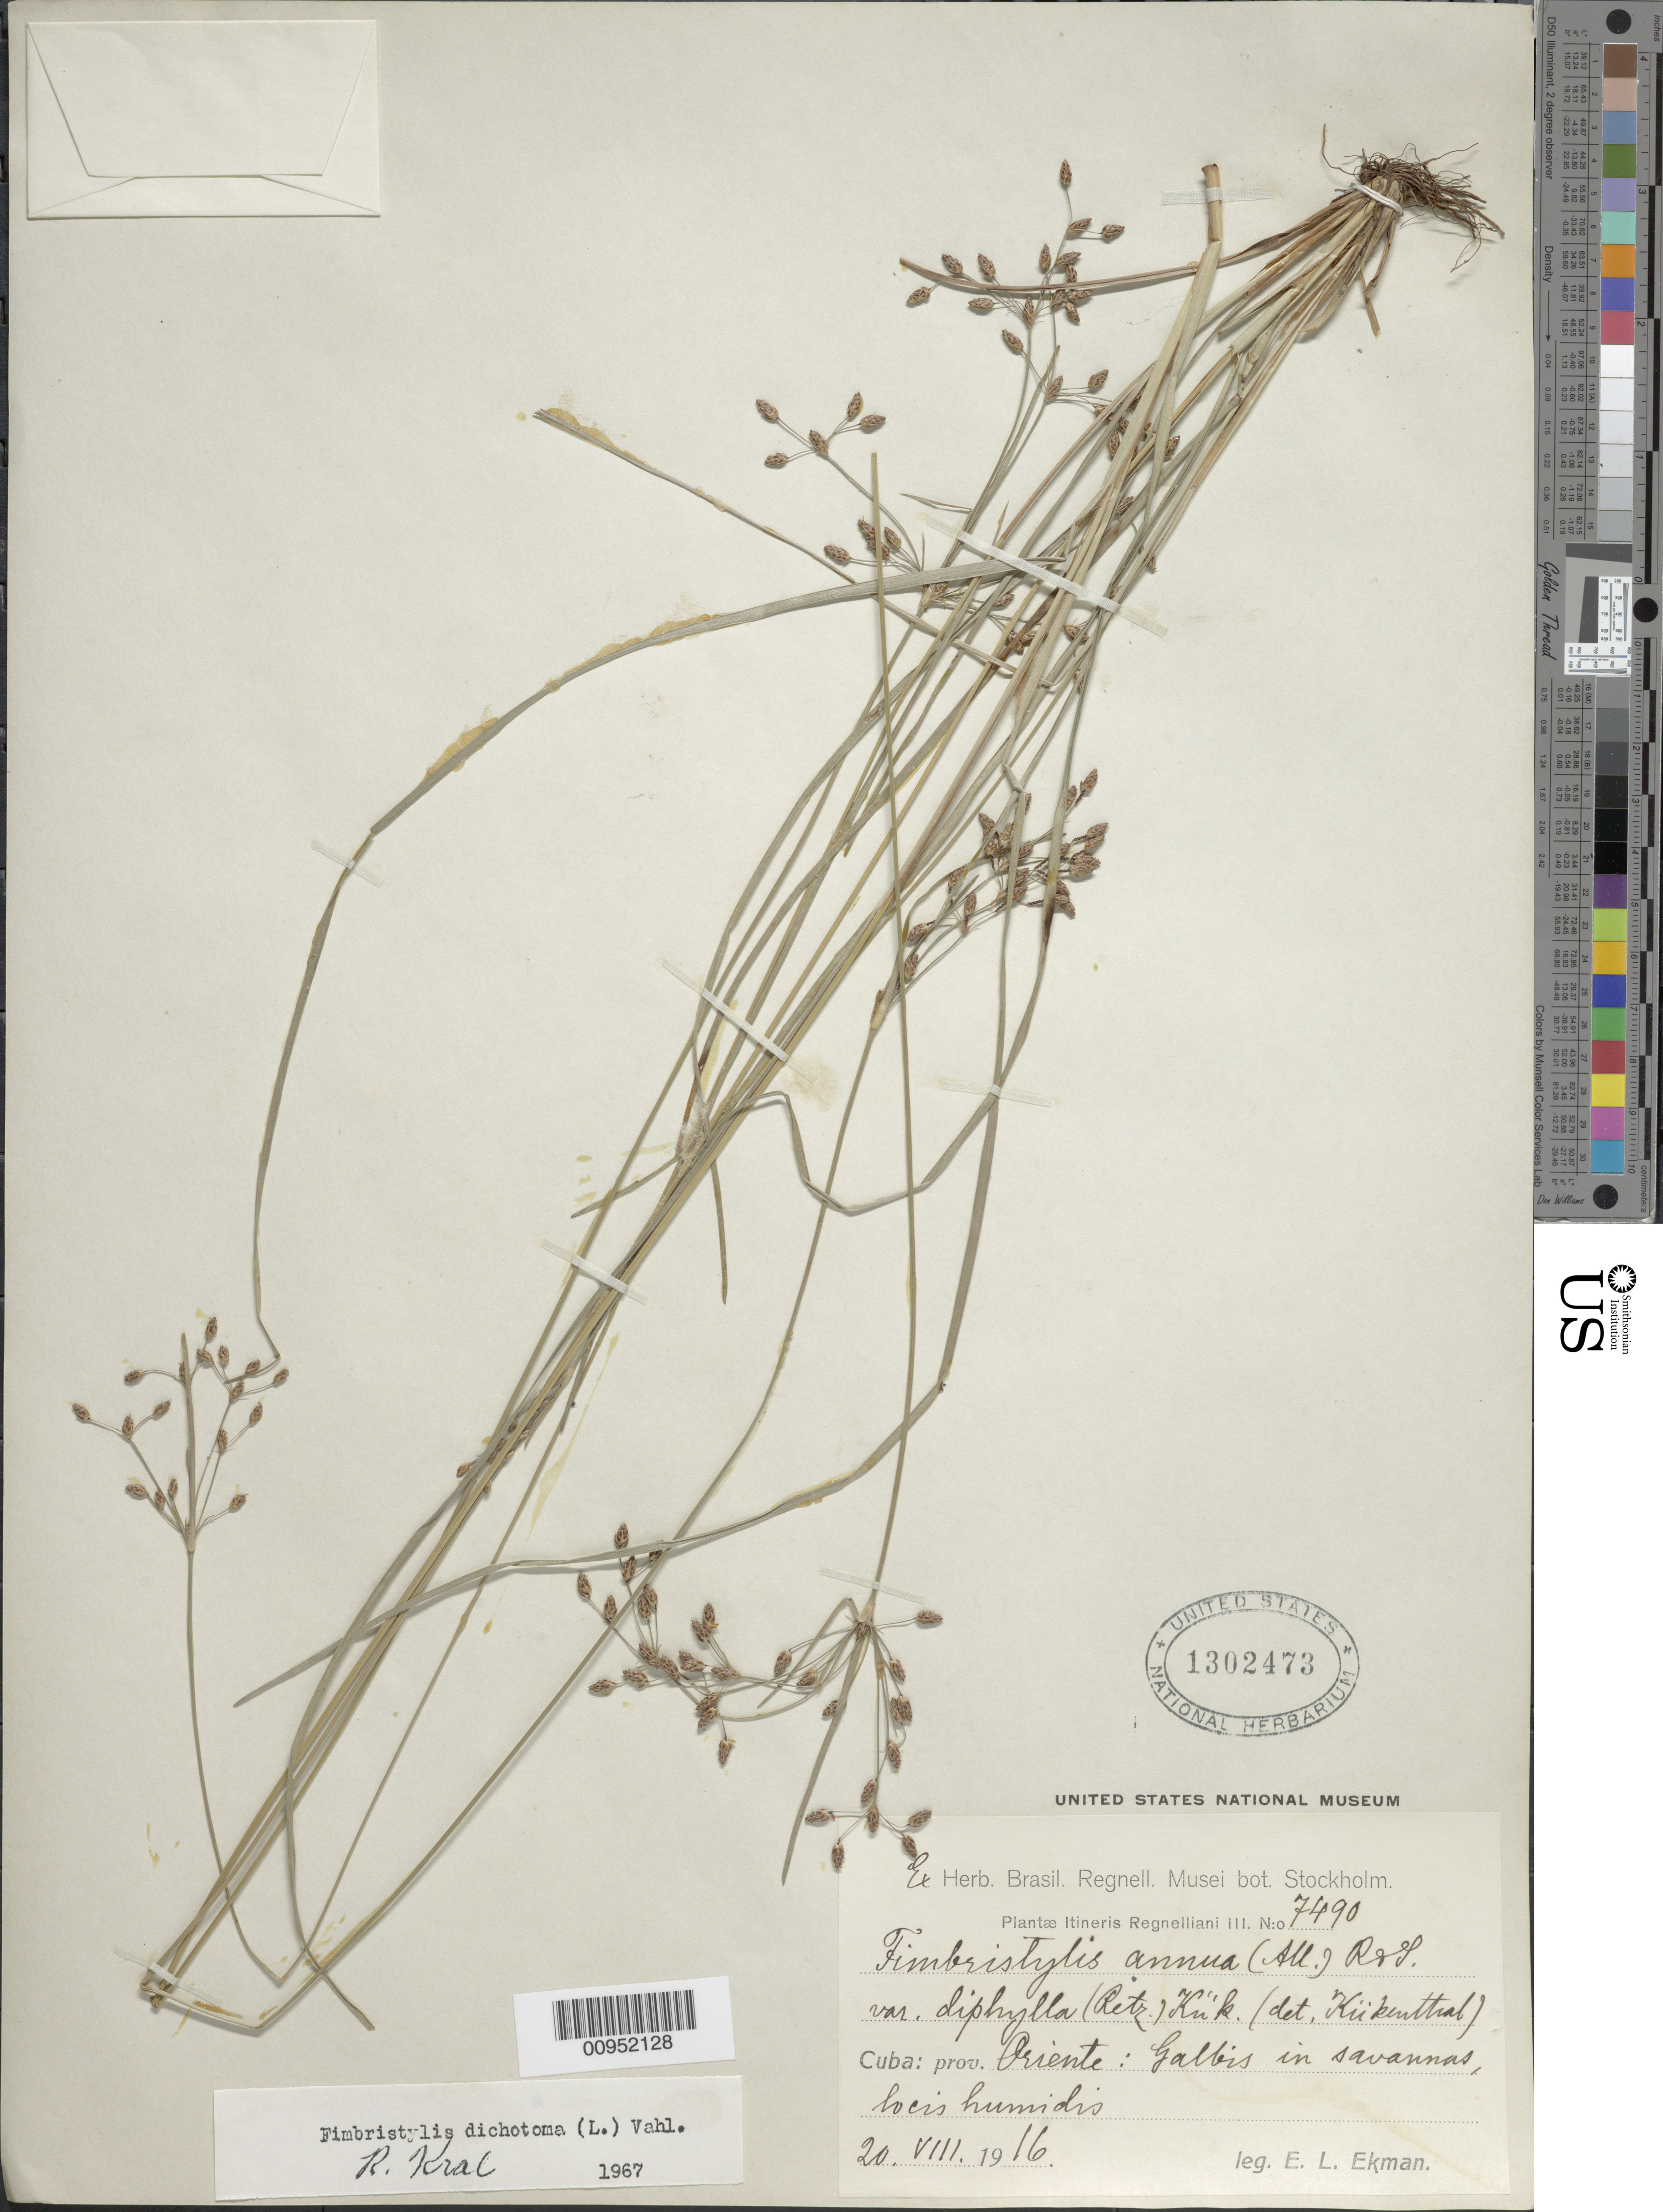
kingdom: Plantae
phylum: Tracheophyta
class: Liliopsida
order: Poales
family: Cyperaceae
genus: Fimbristylis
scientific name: Fimbristylis dichotoma subsp. dichotoma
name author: (L.) Vahl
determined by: Kral, Robert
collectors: E. L. Ekman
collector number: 7490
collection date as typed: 20 Aug 1916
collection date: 1916-08-20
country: Cuba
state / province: Oriente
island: Cuba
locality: Galbis, in savannas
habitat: Savannas, in humidis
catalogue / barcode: US 1302473